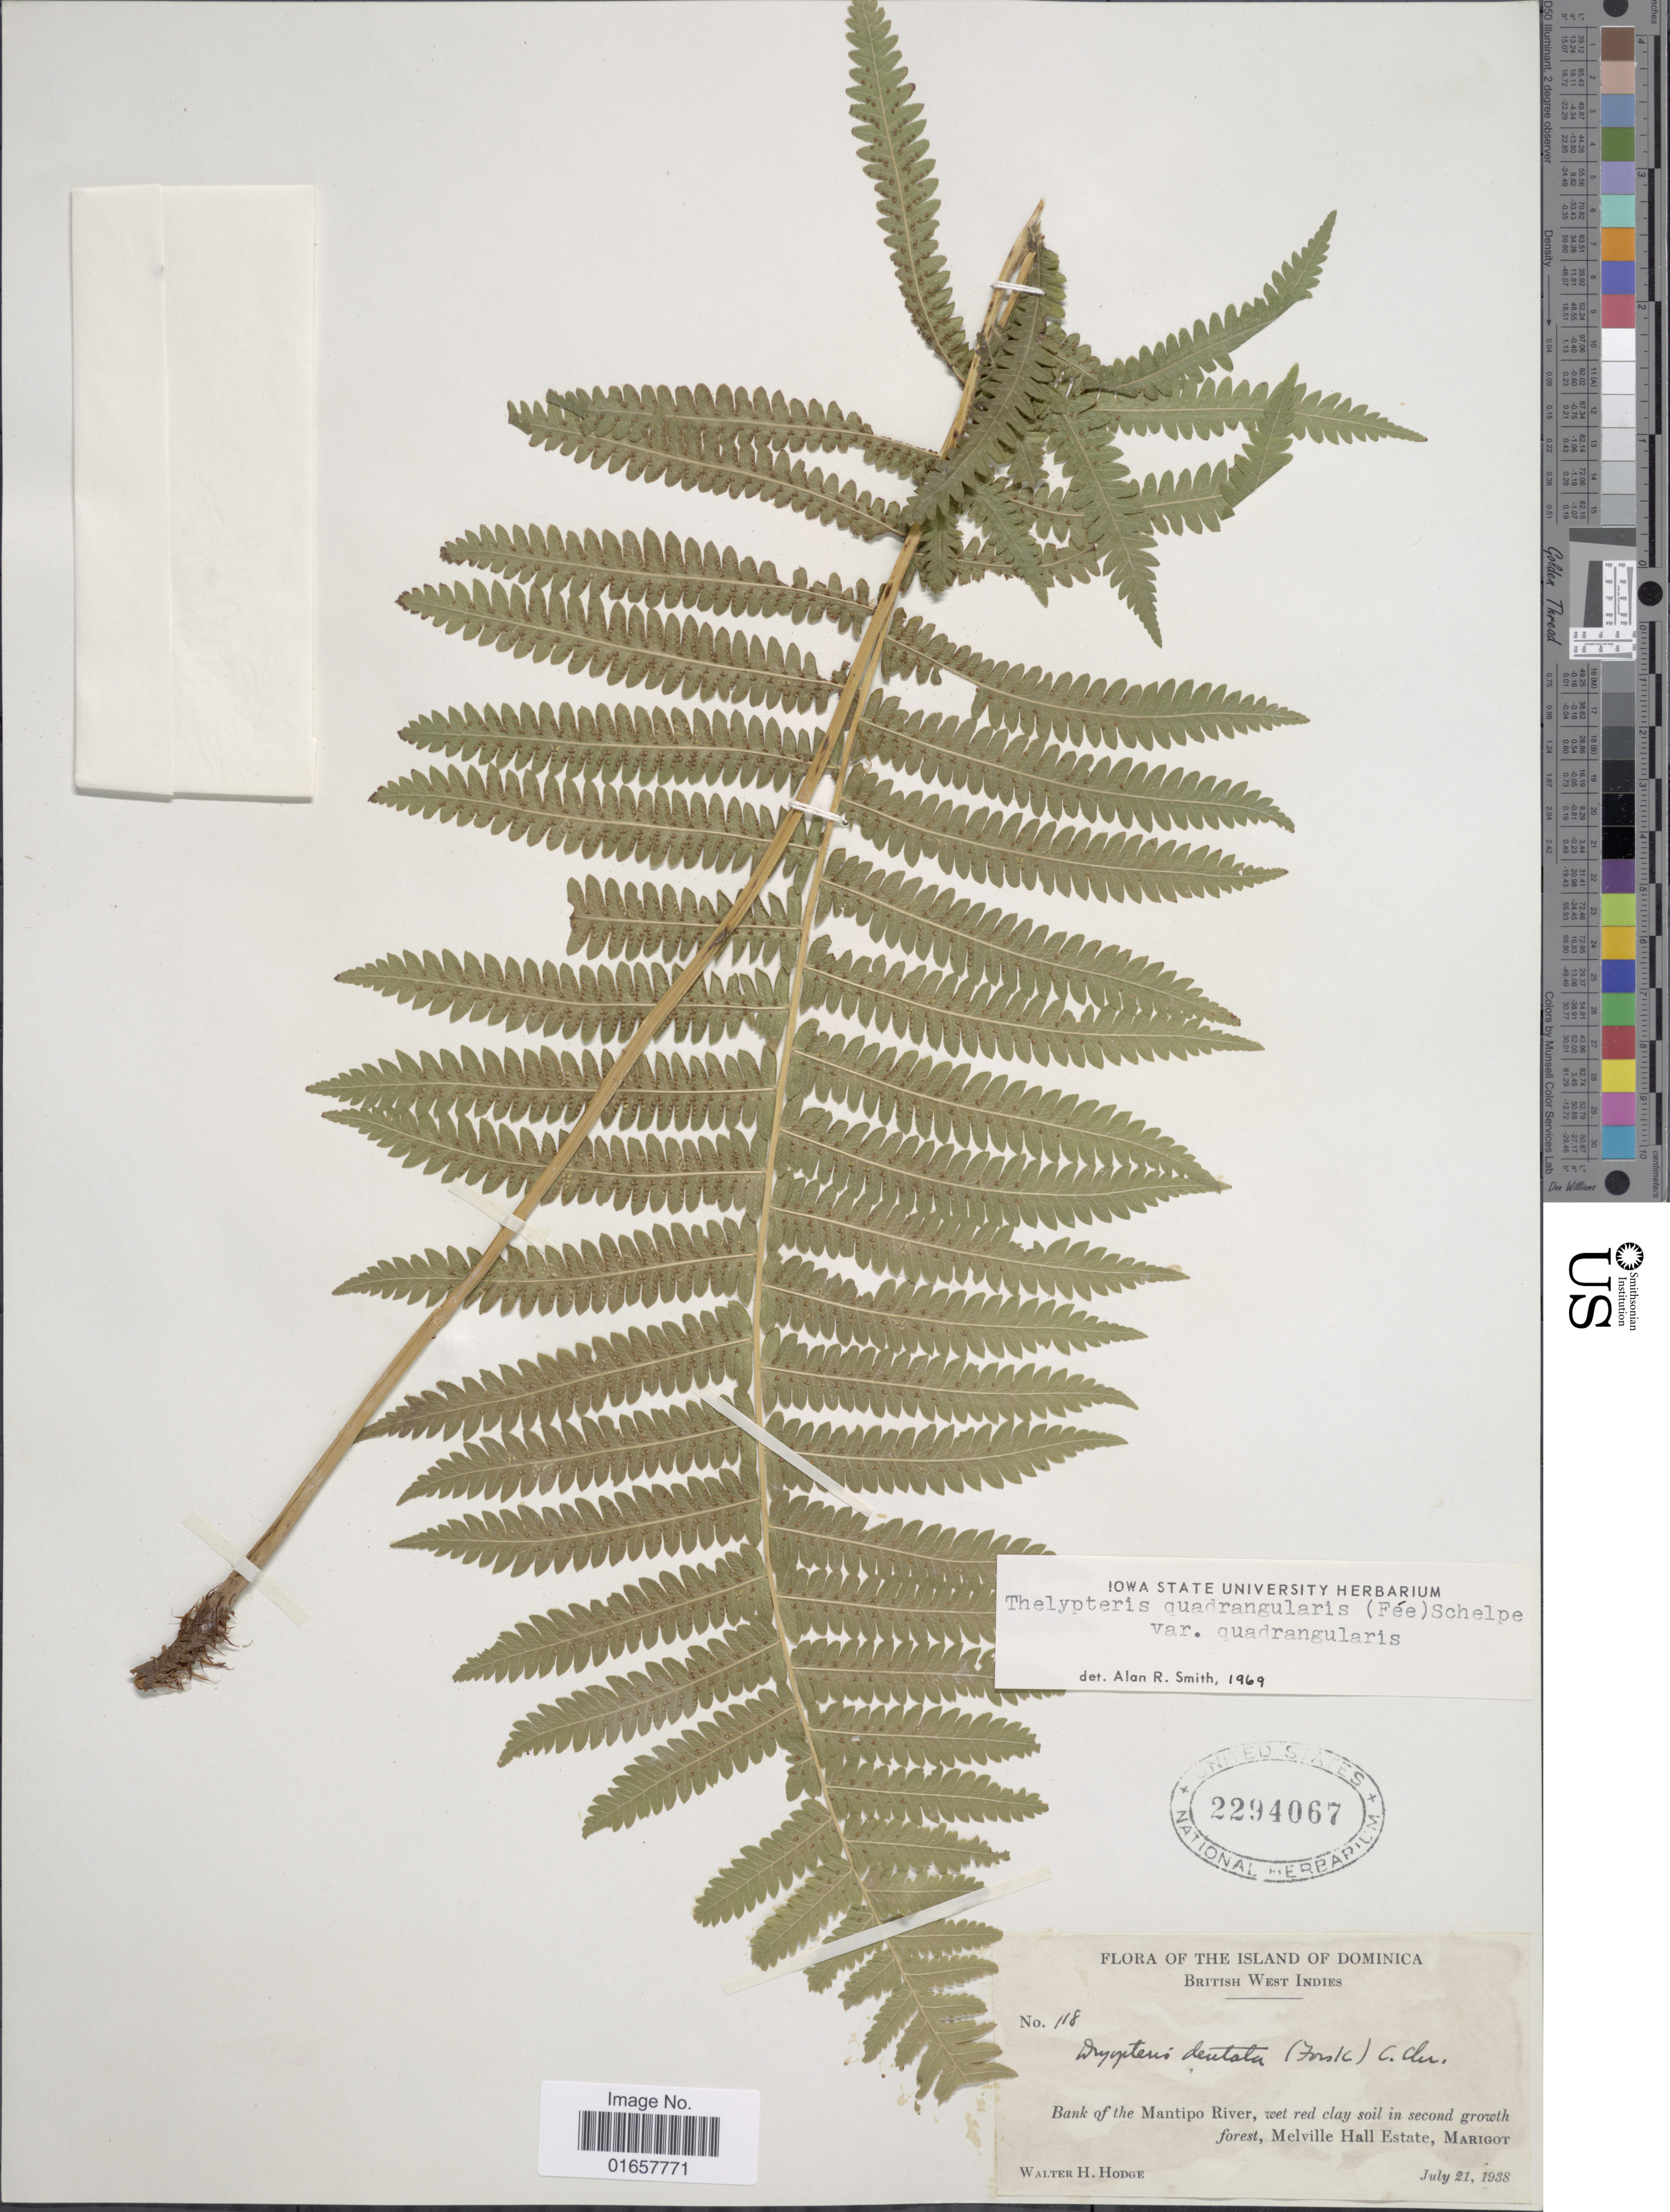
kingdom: Plantae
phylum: Tracheophyta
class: Polypodiopsida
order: Polypodiales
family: Thelypteridaceae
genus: Christella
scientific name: Christella hispidula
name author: (Decne.) Holttum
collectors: W. Hodge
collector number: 118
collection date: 1938-07-21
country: Dominica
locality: Island of Dominica, British West Indies, Bank of the Mantipo River, wet red clay soil in second growth forest, Melville Hall Estate, Marigot.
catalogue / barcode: US 2294067